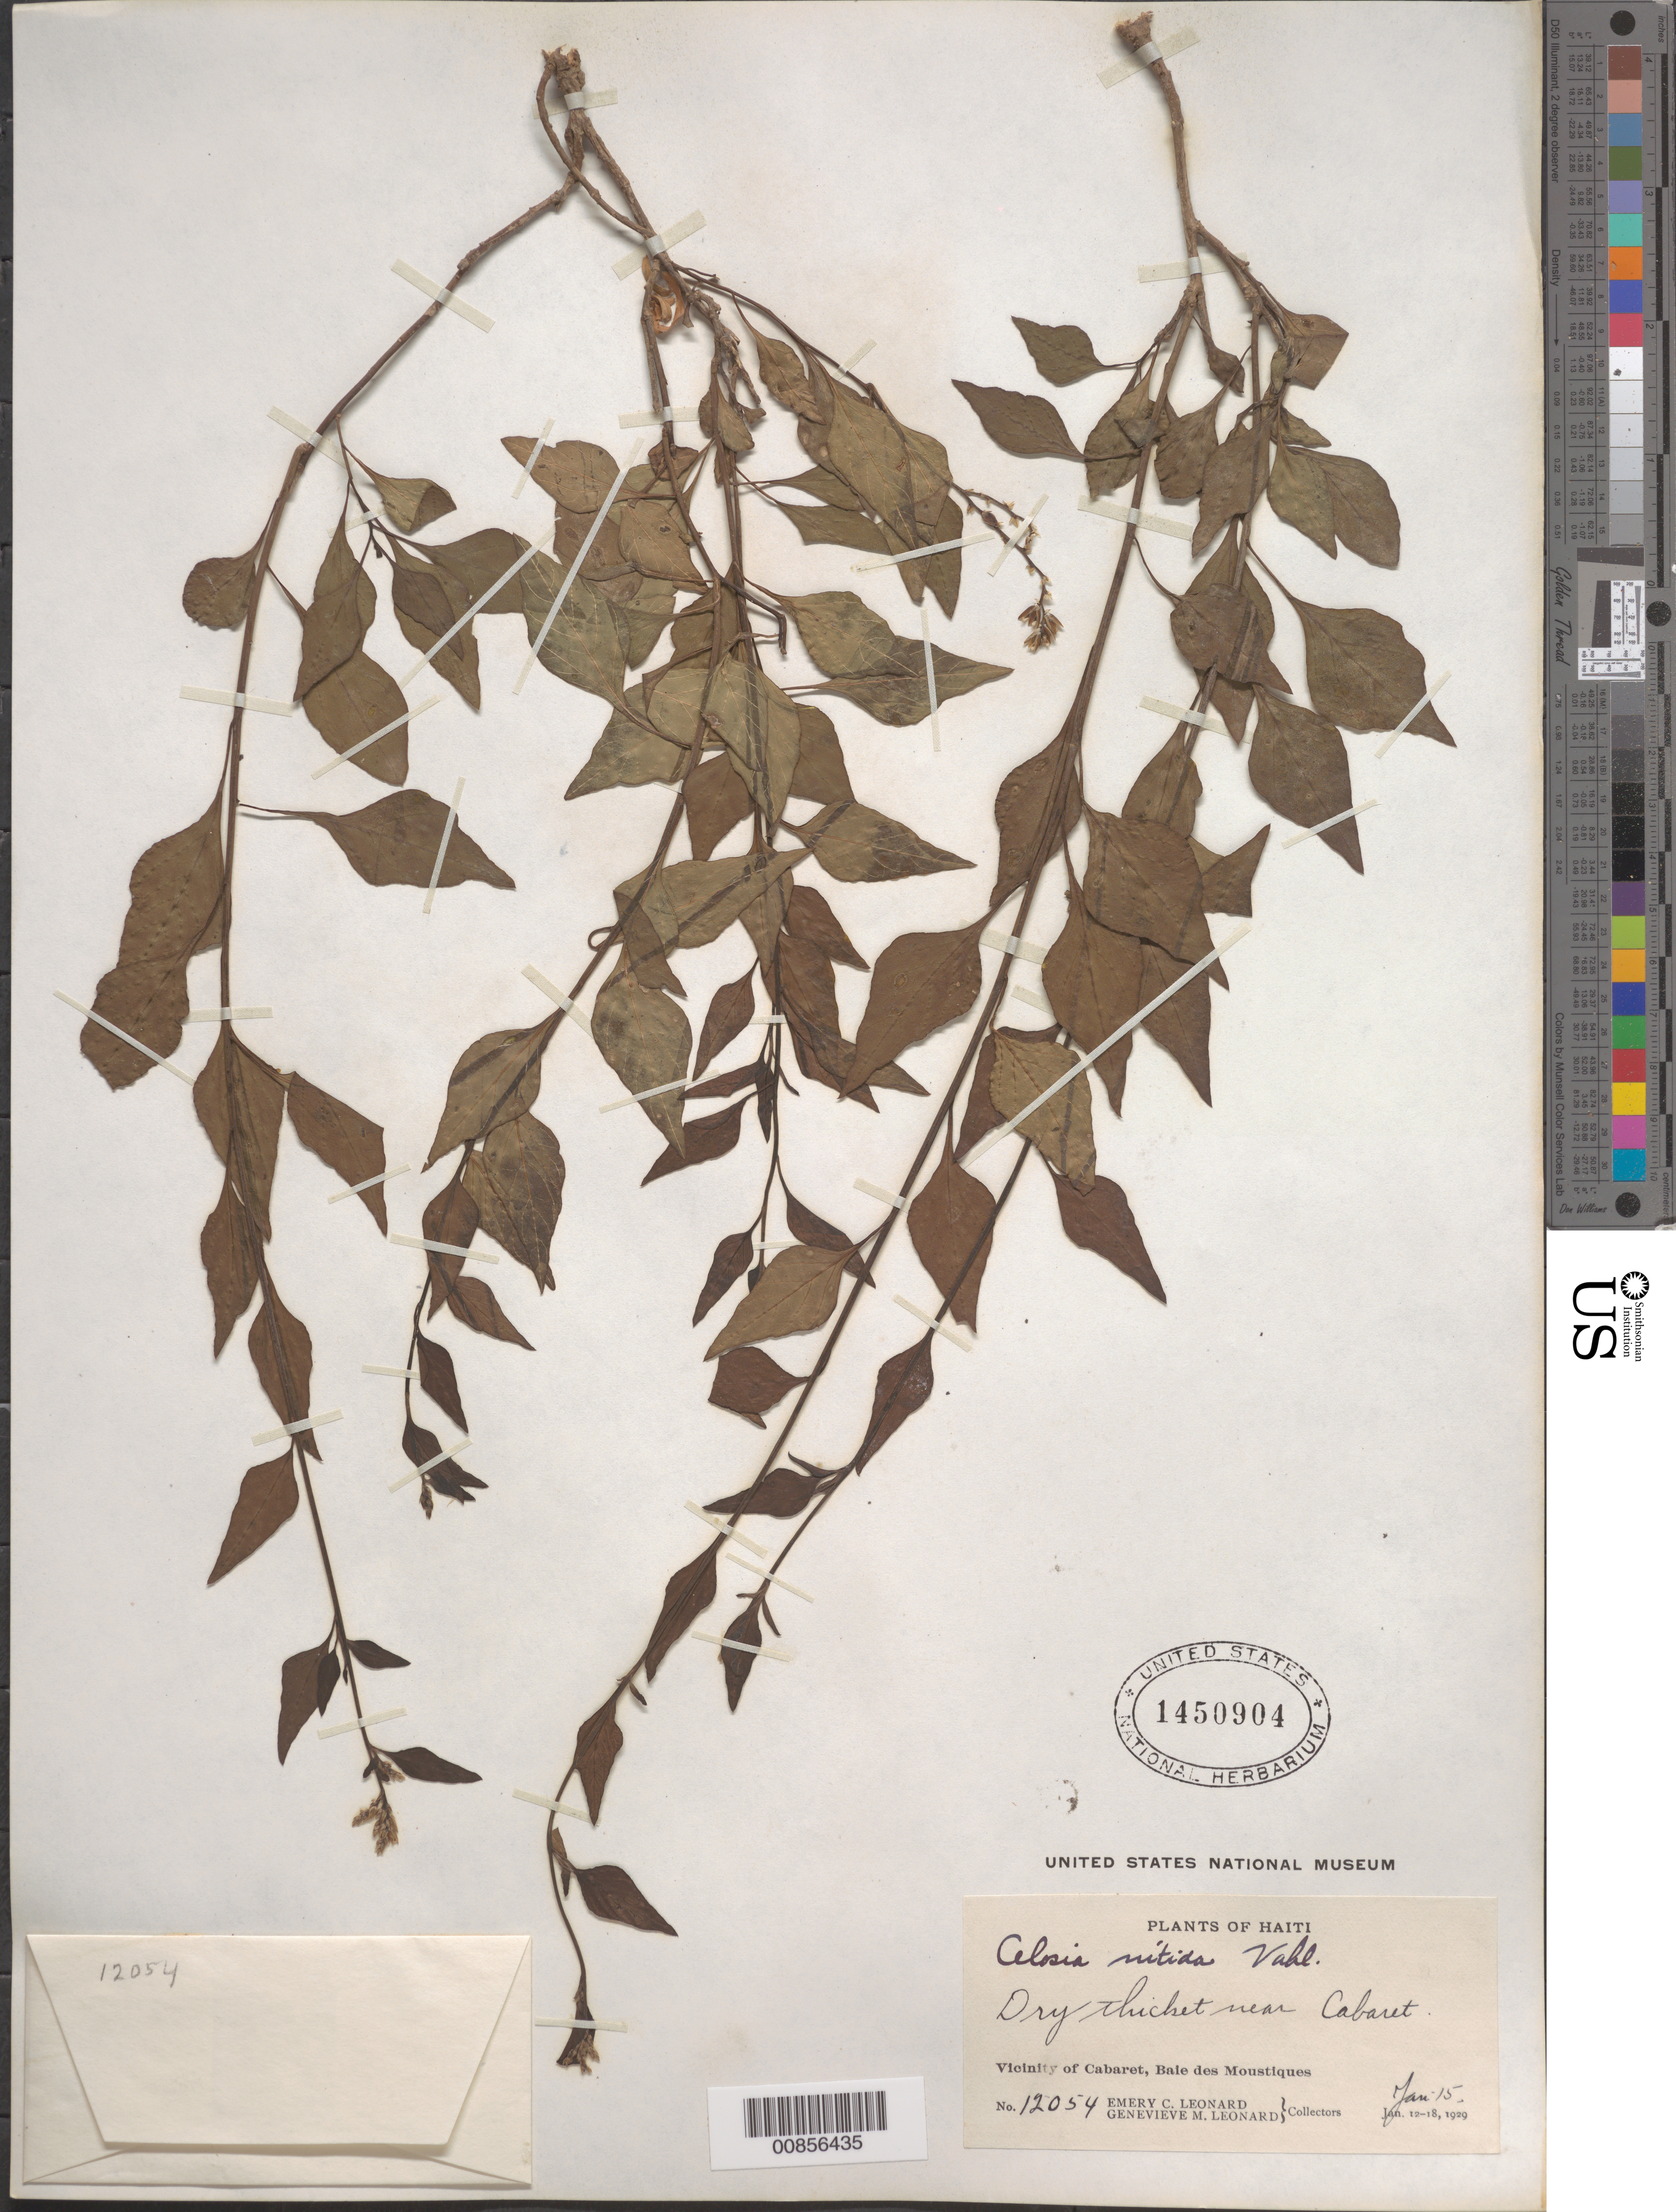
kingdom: Plantae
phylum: Tracheophyta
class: Magnoliopsida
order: Caryophyllales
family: Amaranthaceae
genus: Celosia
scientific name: Celosia nitida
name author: Vahl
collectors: E. C. Leonard & G. M. Leonard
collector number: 12054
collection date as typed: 15 Jan 1929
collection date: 1929-01-15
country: Haiti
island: Hispaniola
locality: Vicinity of Cabaret, Baie des Moustiques. Dry thicket near Cabaret.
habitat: Dry thicket.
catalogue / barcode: US 1450904